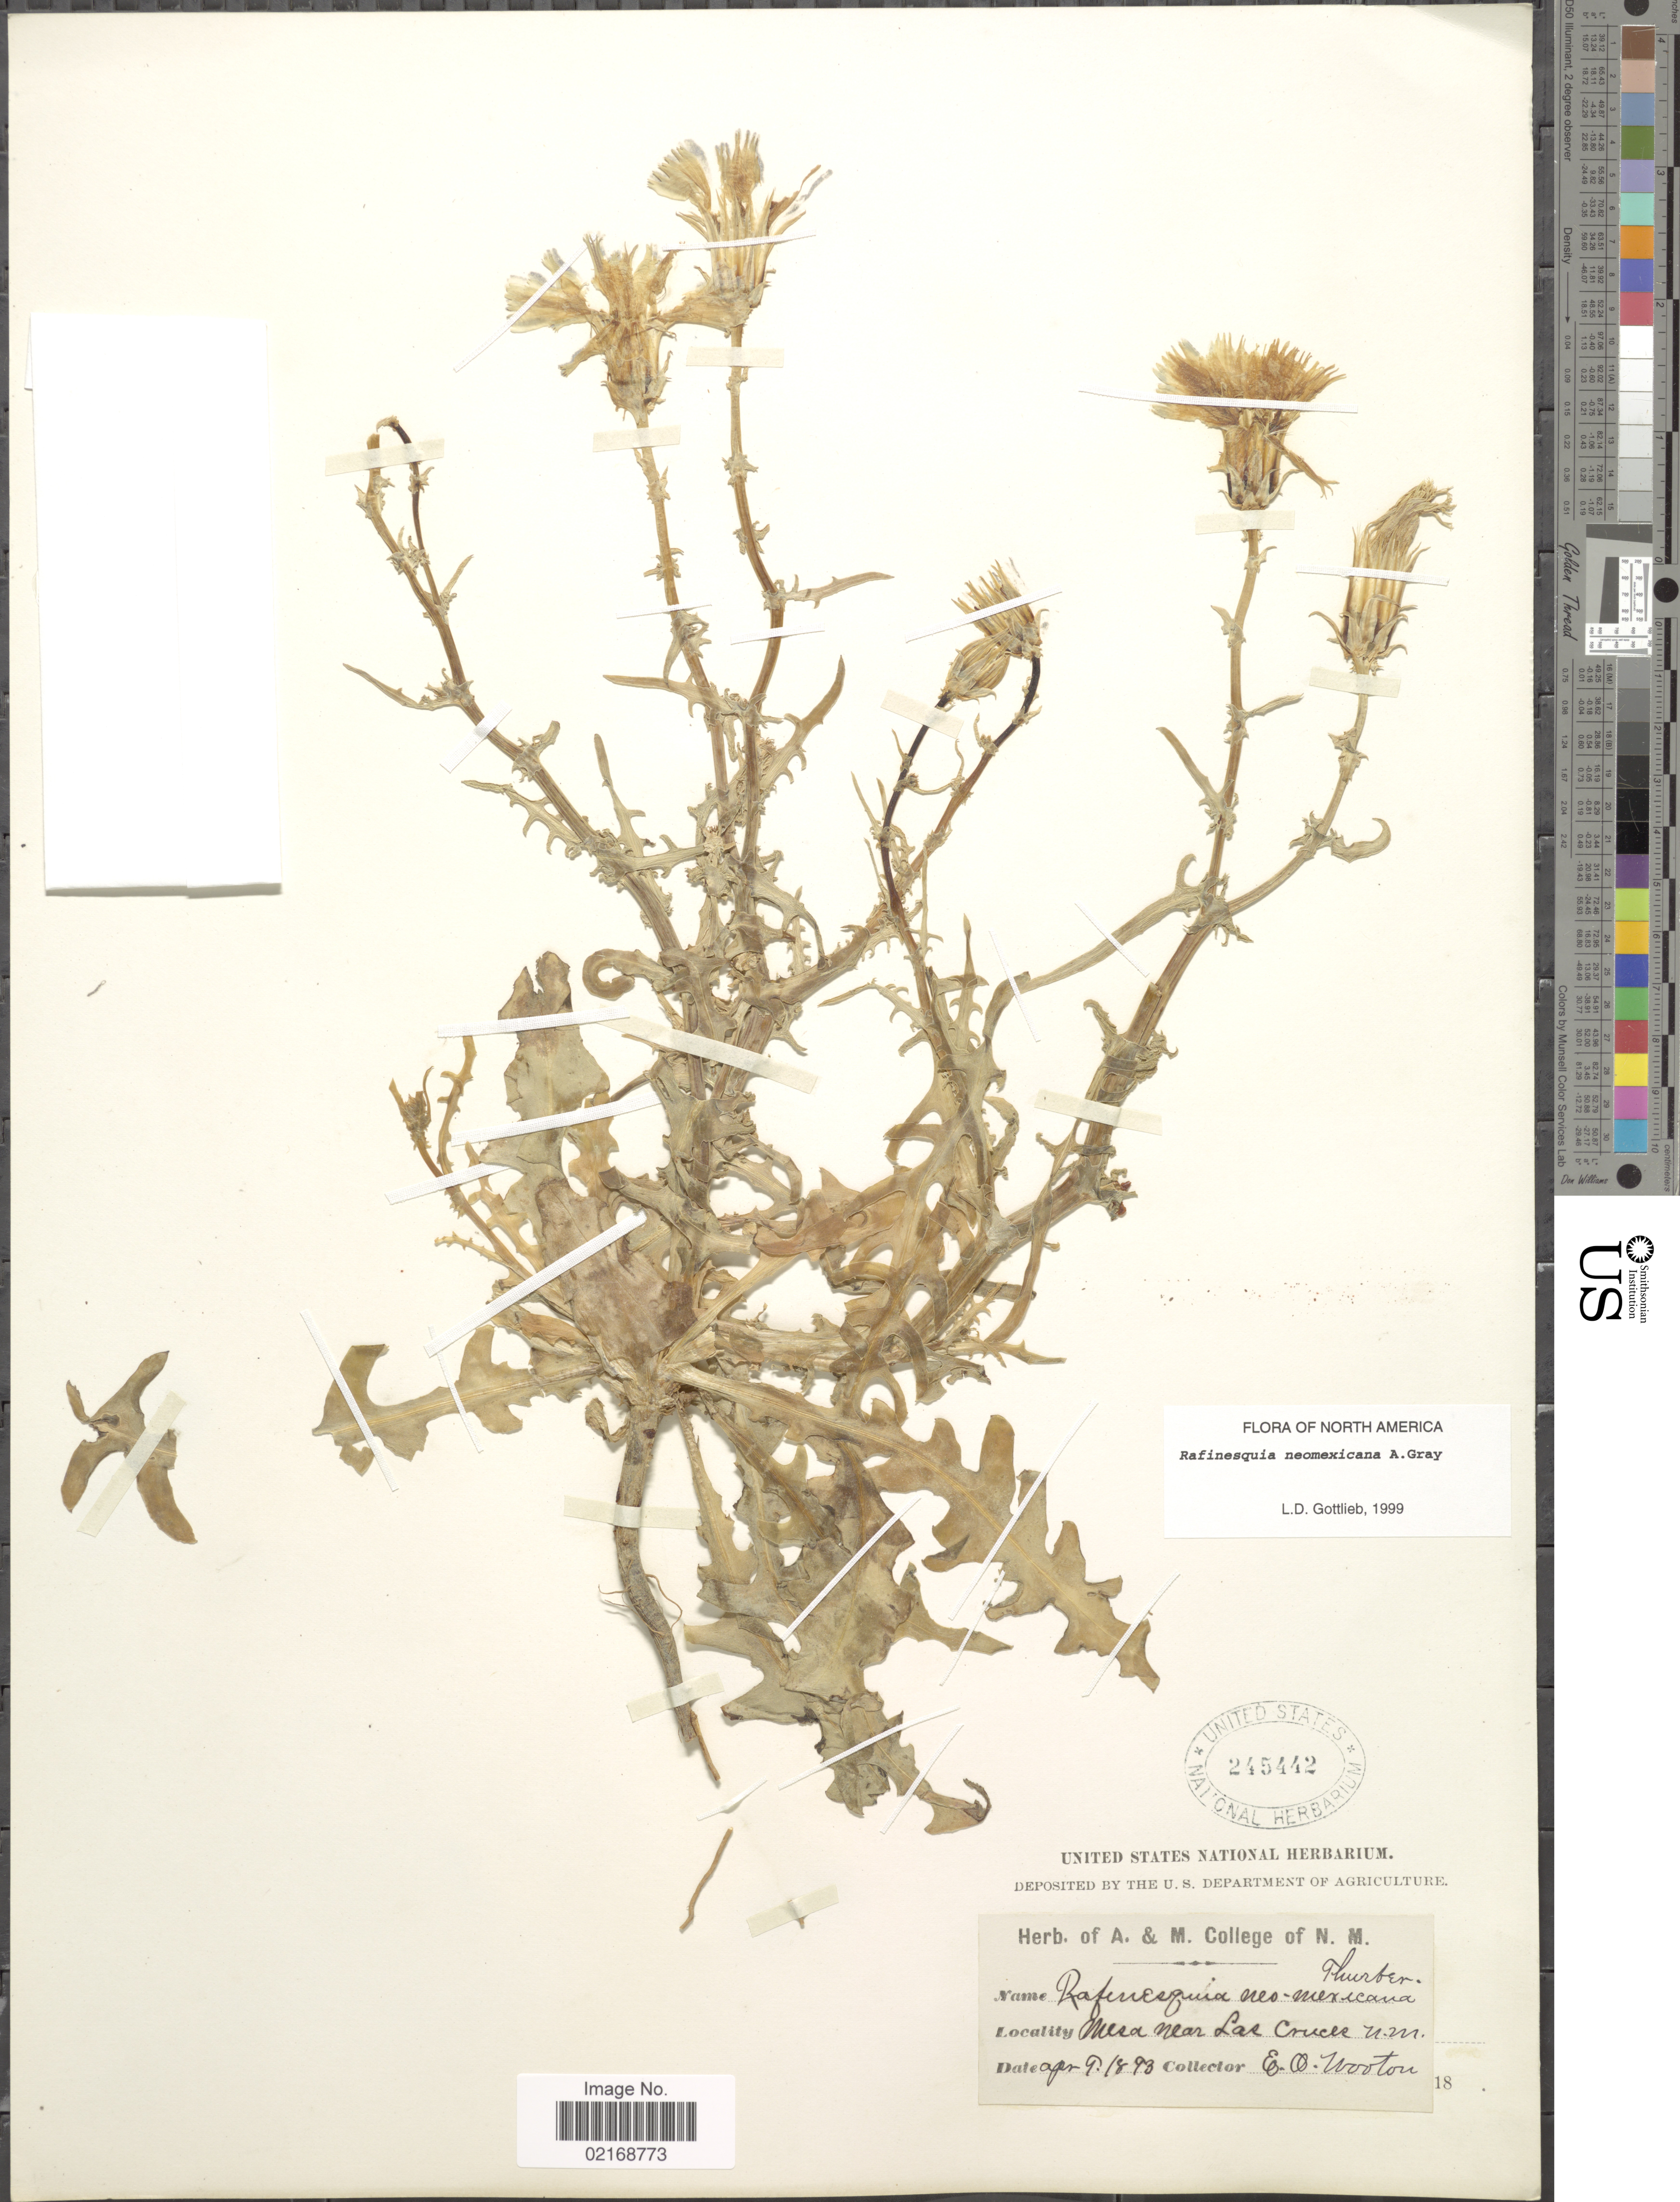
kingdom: Plantae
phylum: Tracheophyta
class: Magnoliopsida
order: Asterales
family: Asteraceae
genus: Rafinesquia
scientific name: Rafinesquia neomexicana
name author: A. Gray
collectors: E. O. Wooton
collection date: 1893-04-09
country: United States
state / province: New Mexico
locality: Mesa near Las Cruce, N.M.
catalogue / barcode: US 245442